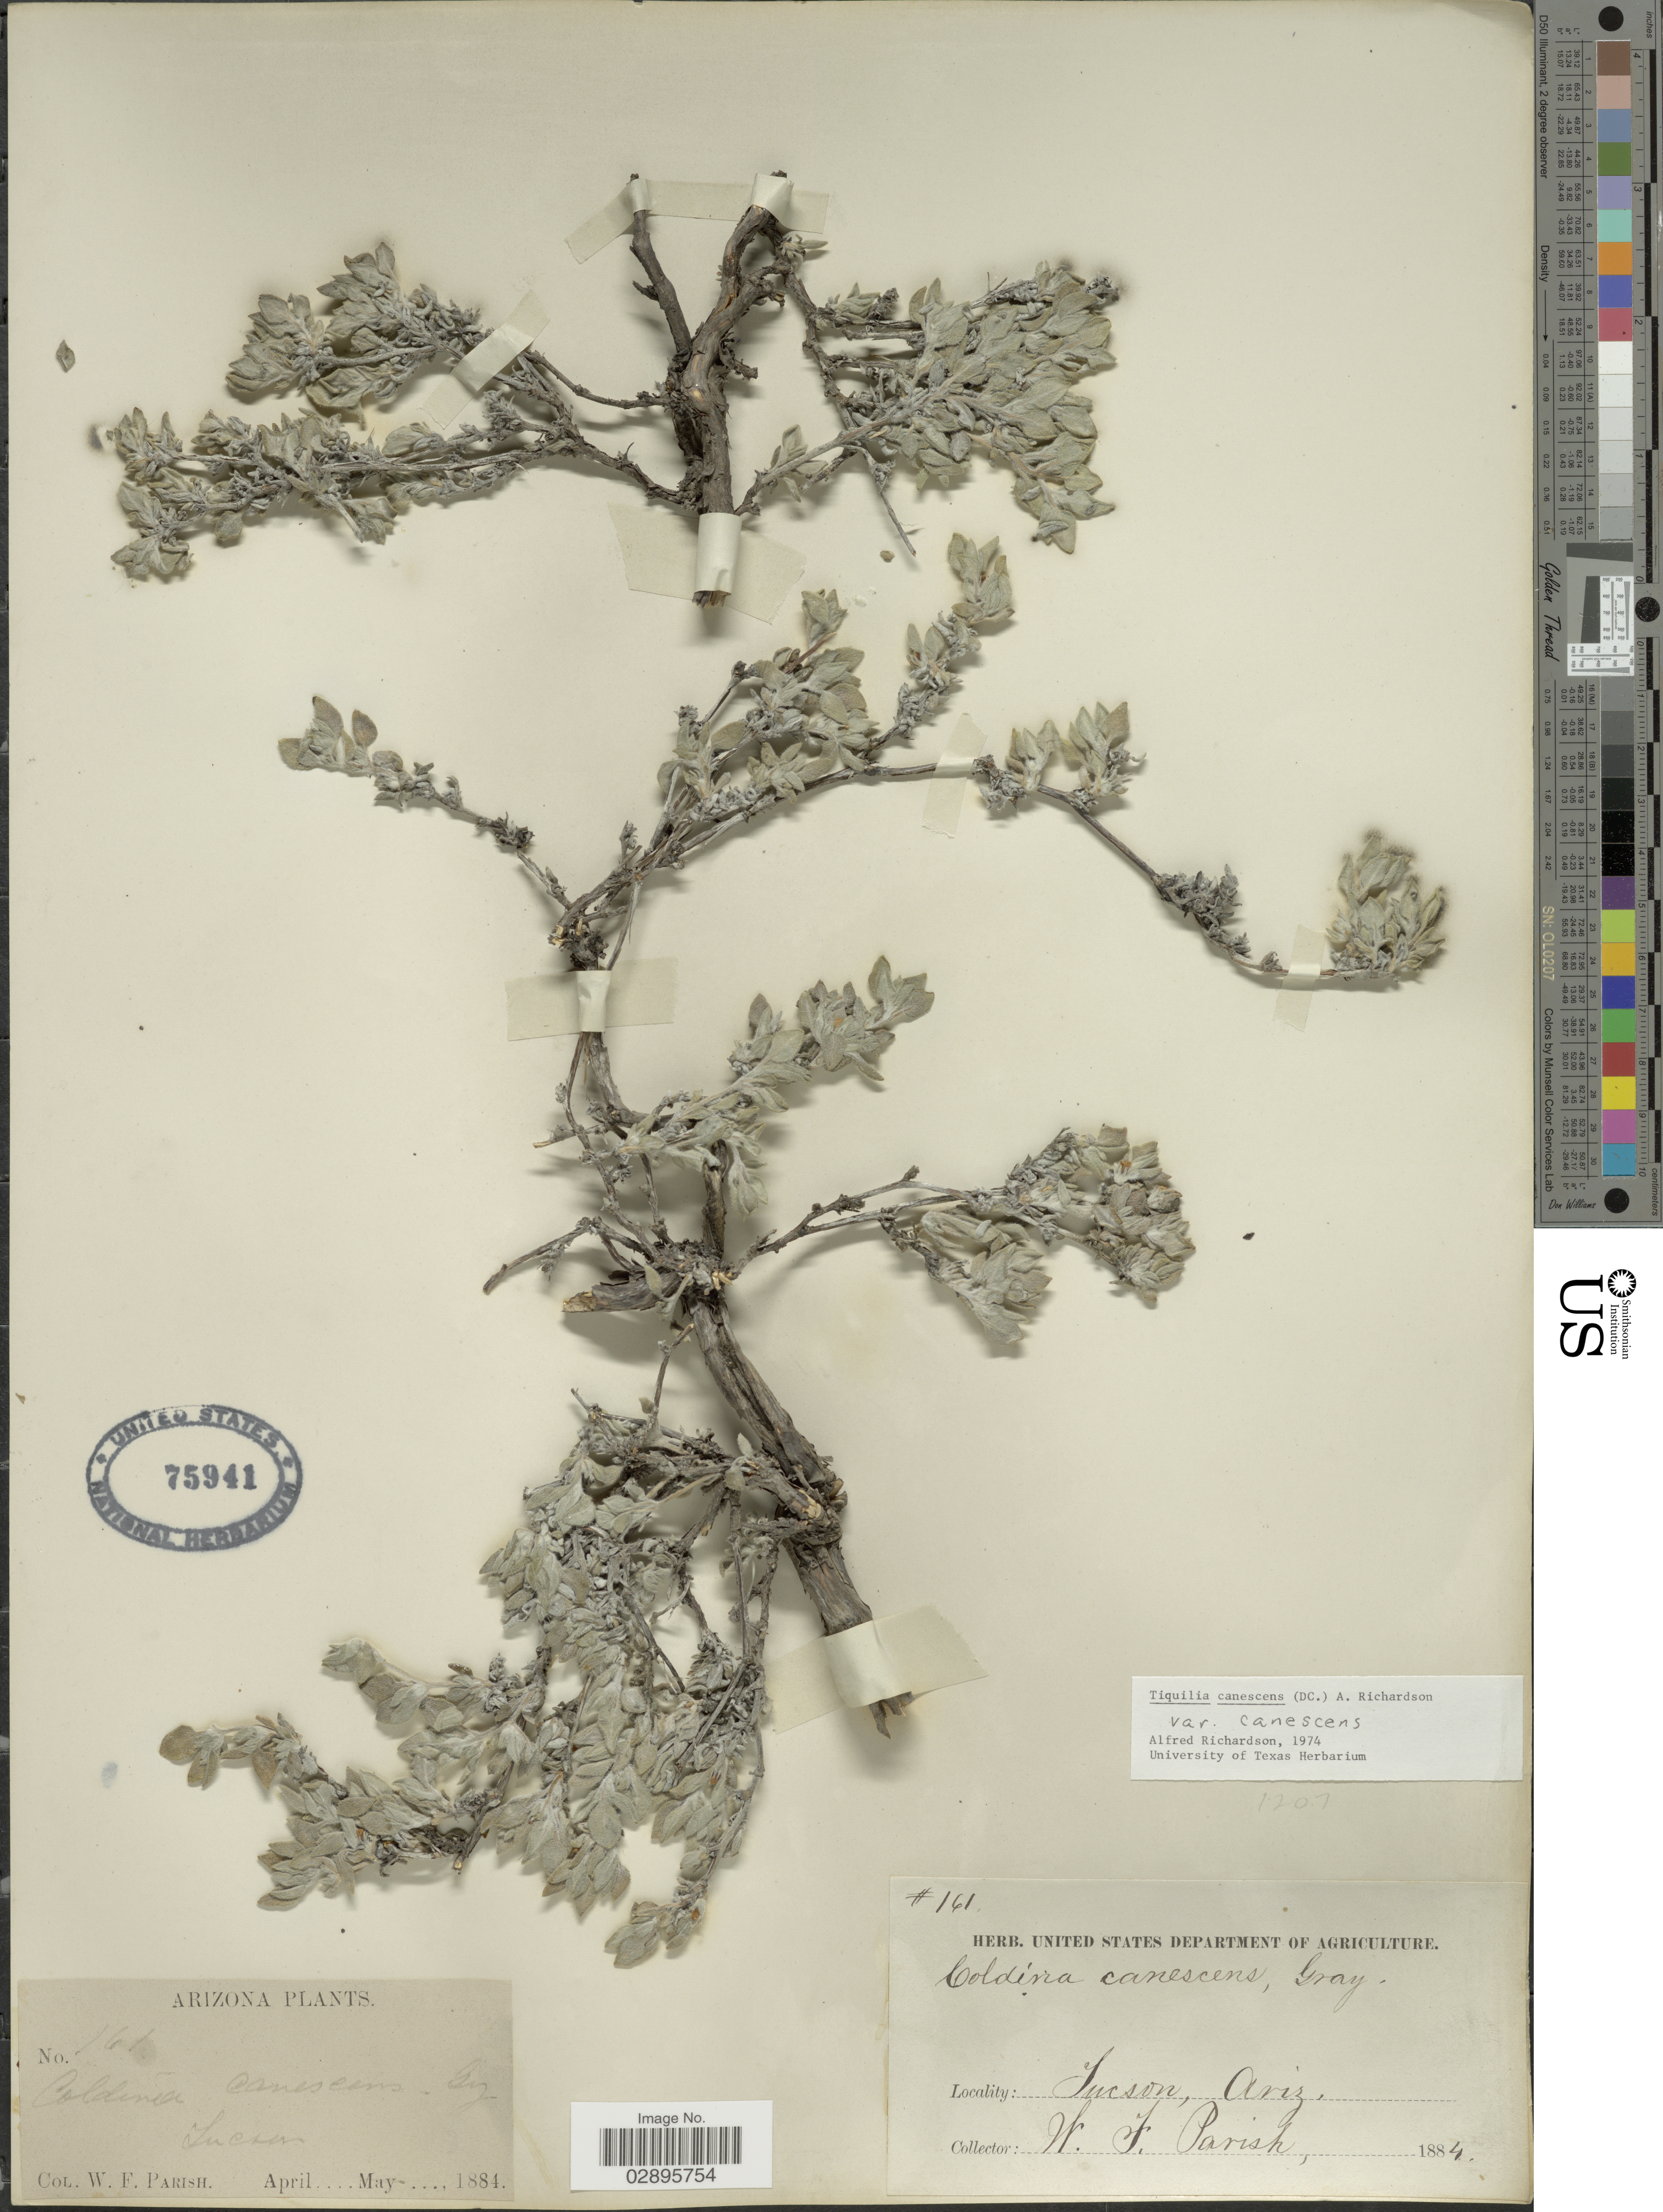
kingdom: Plantae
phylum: Tracheophyta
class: Magnoliopsida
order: Boraginales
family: Ehretiaceae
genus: Tiquilia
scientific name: Tiquilia canescens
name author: (DC.) A.T. Richardson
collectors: W. F. Parish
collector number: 161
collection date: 1884-04/1884-05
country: United States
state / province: Arizona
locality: Tucson.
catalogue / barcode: US 75941